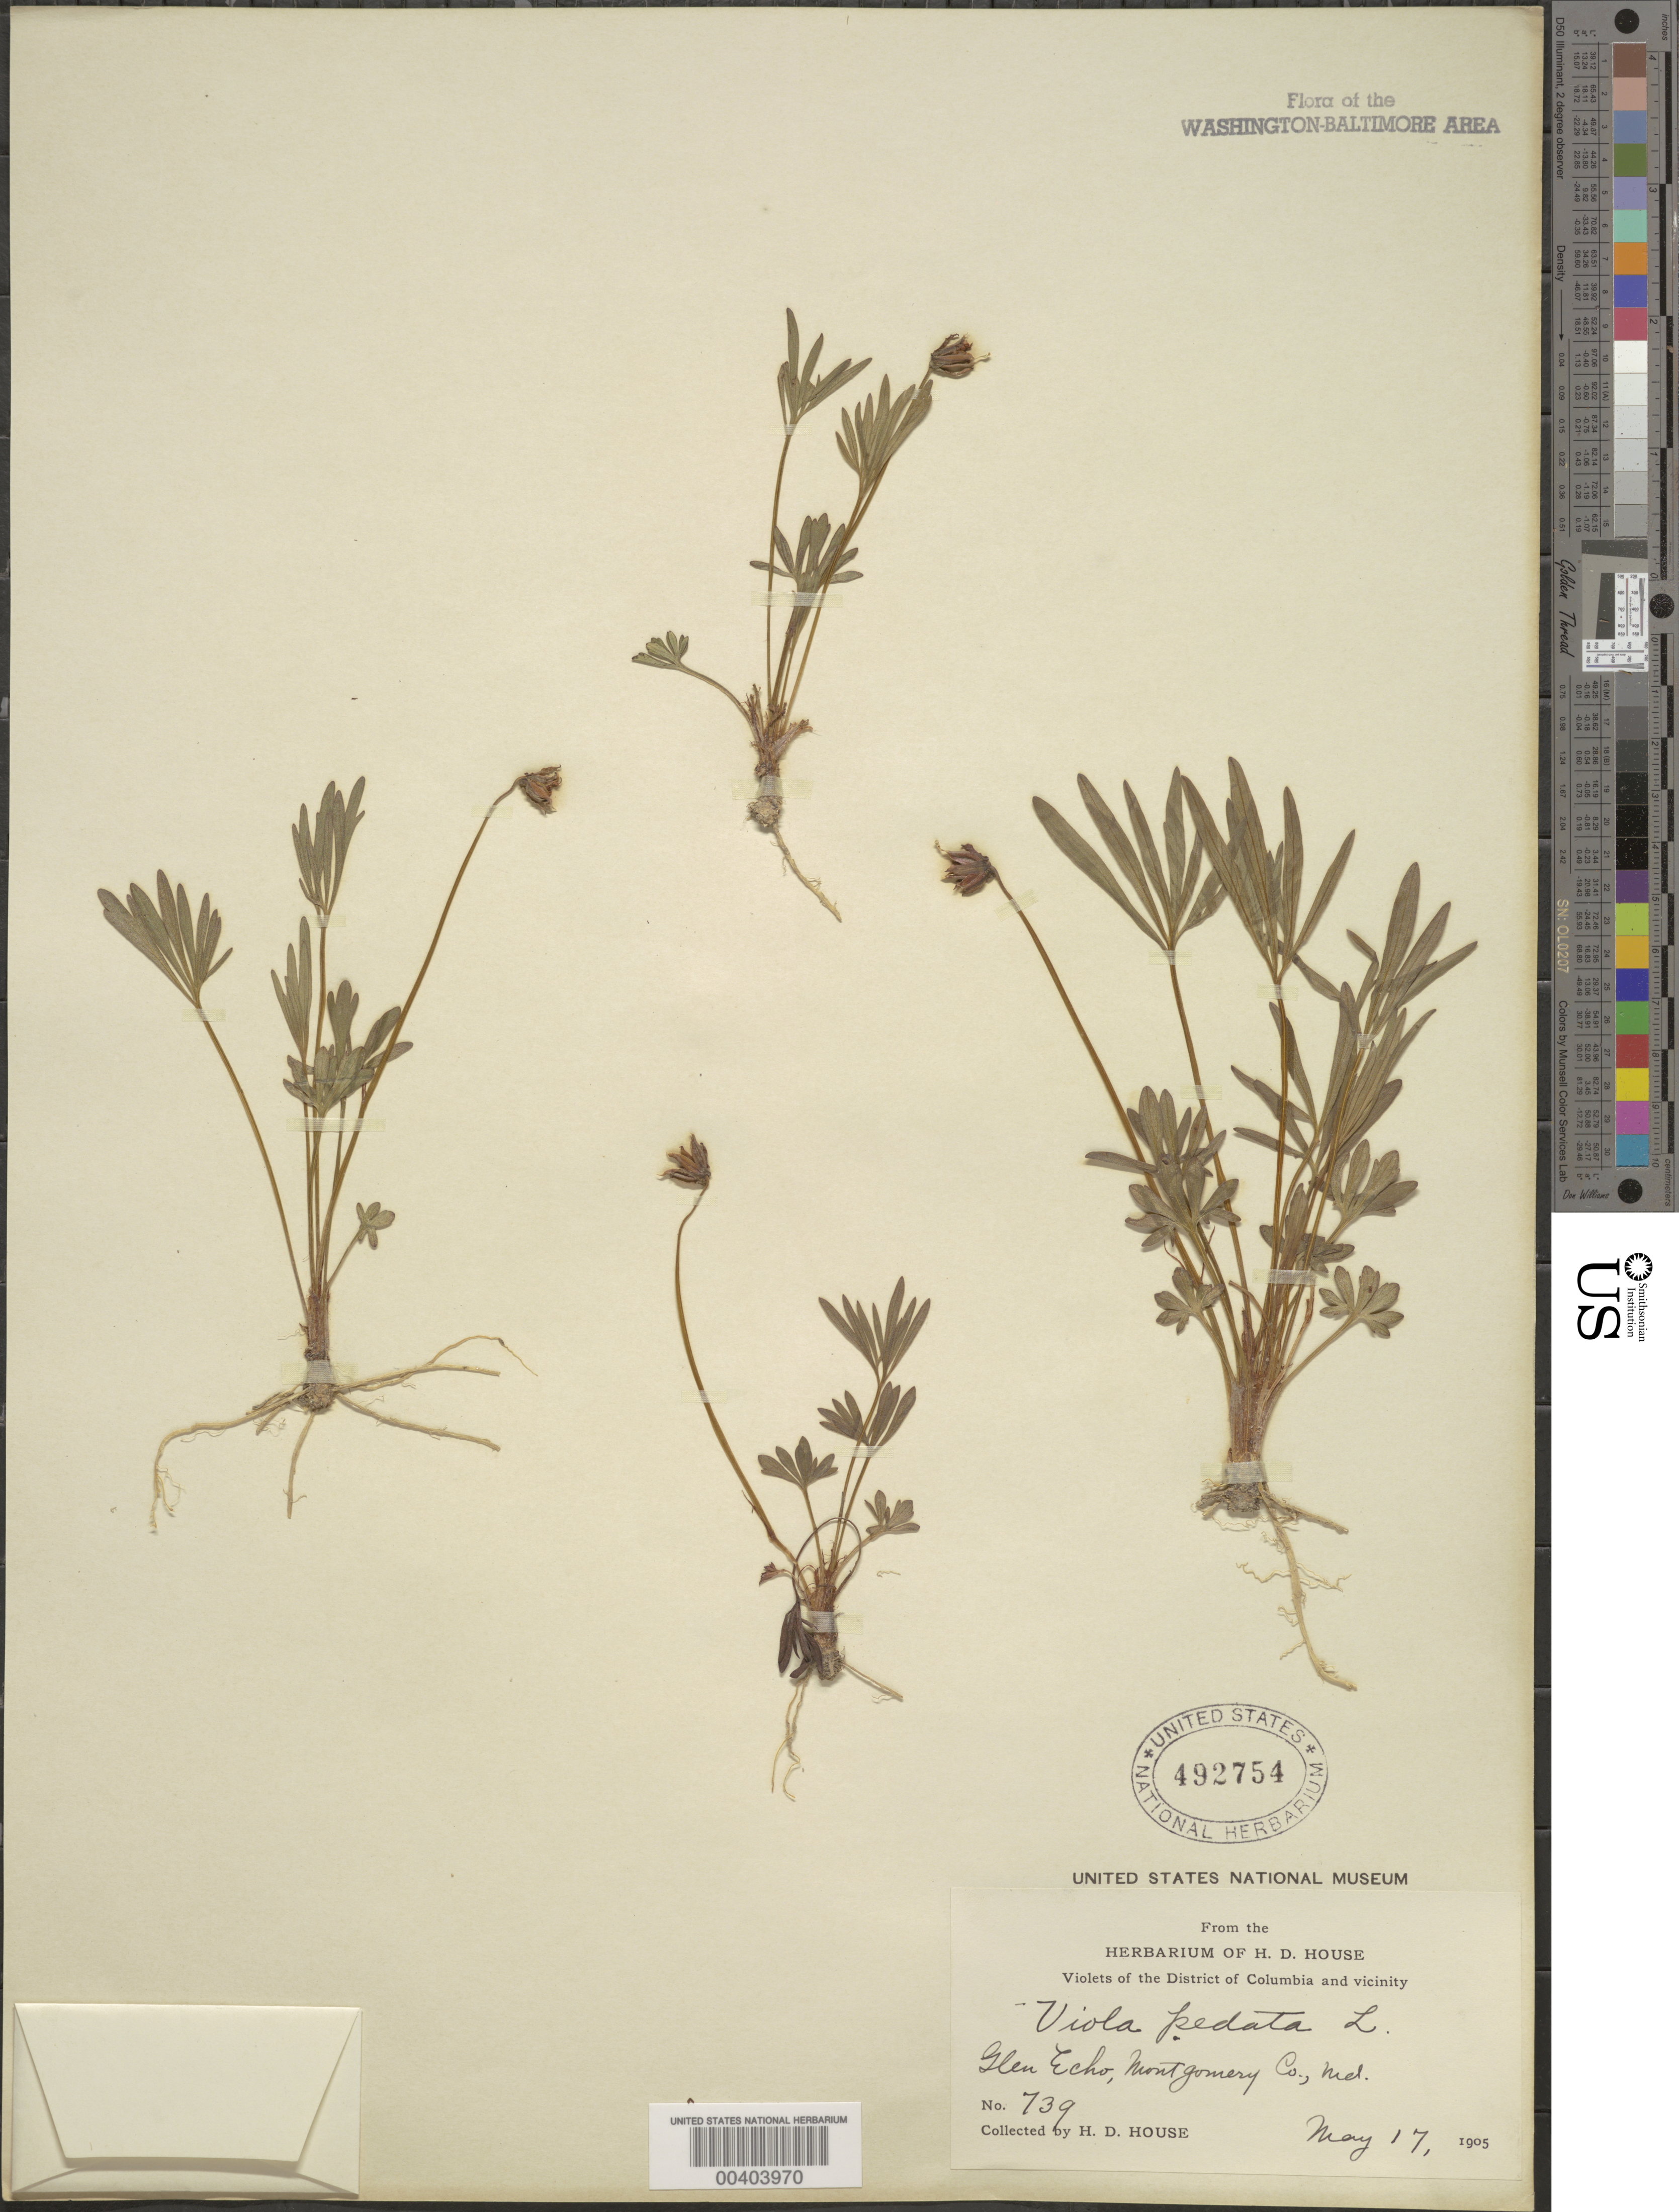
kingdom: Plantae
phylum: Tracheophyta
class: Magnoliopsida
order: Malpighiales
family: Violaceae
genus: Viola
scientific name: Viola pedata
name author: L.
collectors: H. D. House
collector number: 739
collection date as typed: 17 May 1905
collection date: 1905-05-17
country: United States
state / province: Maryland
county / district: Montgomery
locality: Glen Echo C. & O. Canal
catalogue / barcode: US 492754